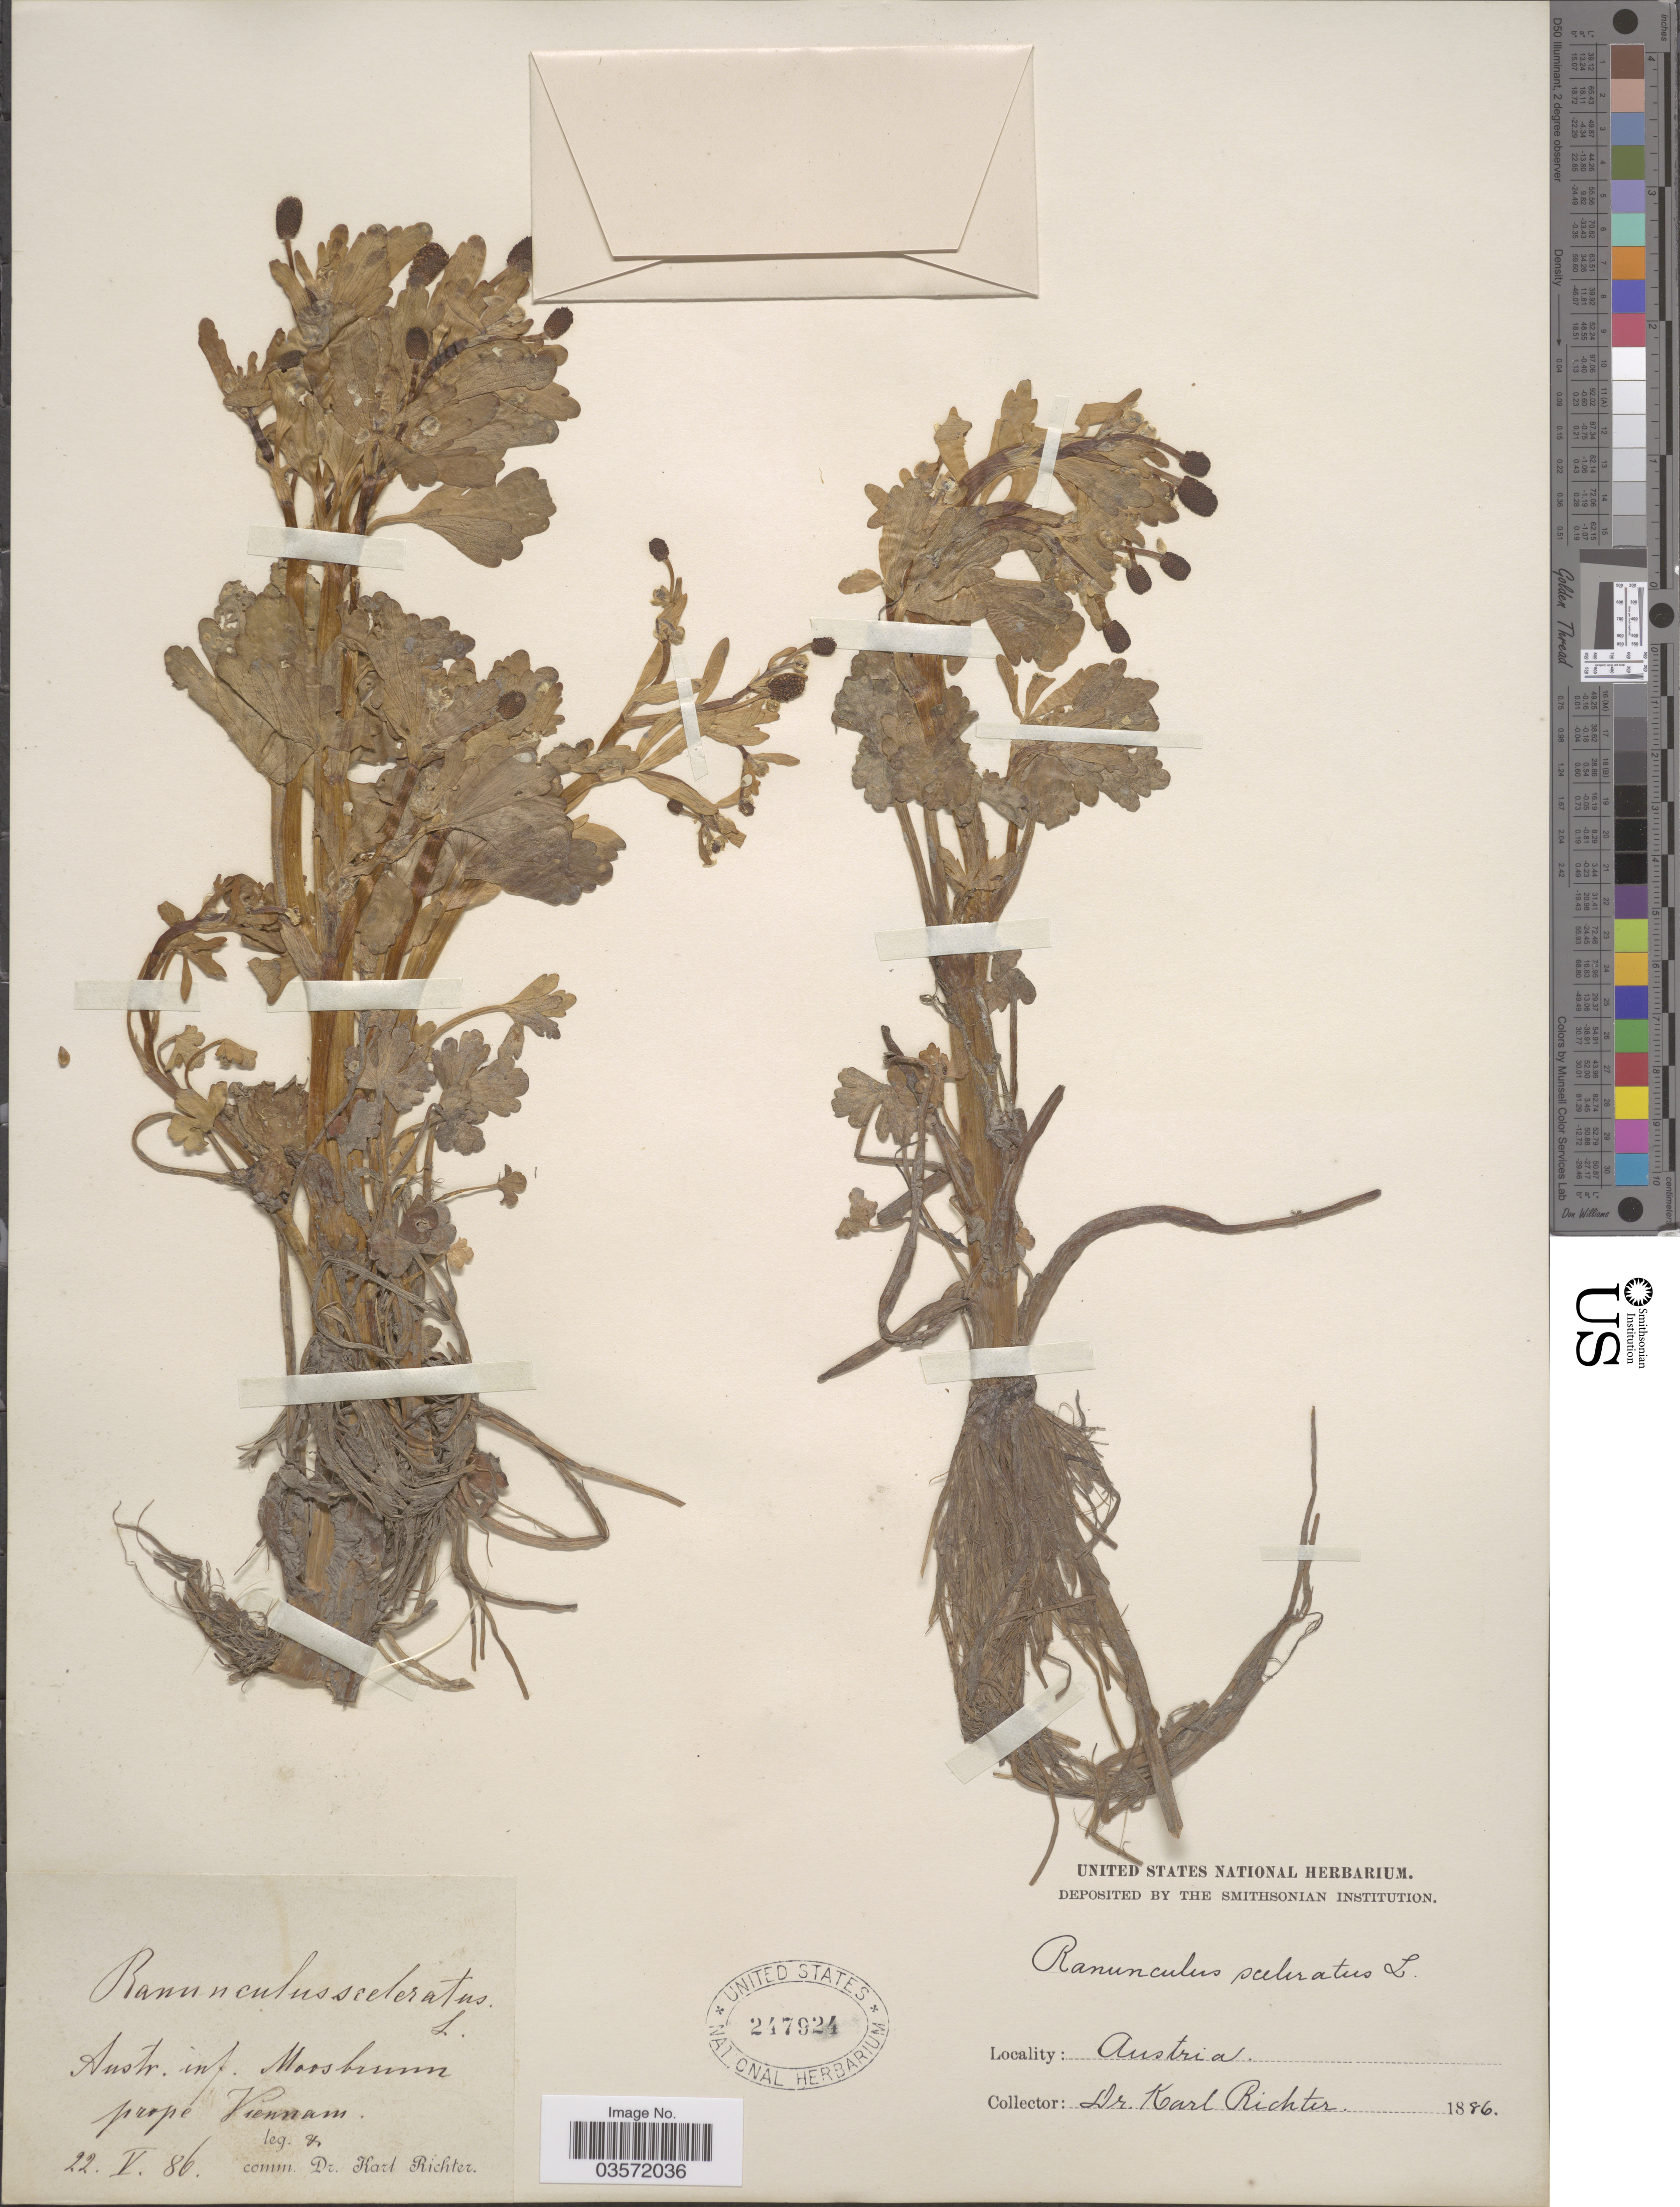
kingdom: Plantae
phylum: Tracheophyta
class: Magnoliopsida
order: Ranunculales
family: Ranunculaceae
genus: Ranunculus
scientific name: Ranunculus sceleratus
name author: L.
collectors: K. Richter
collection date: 1886-05-22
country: Austria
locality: Austr. inf. Moosbrunn prope Viennam.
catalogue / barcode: US 247924